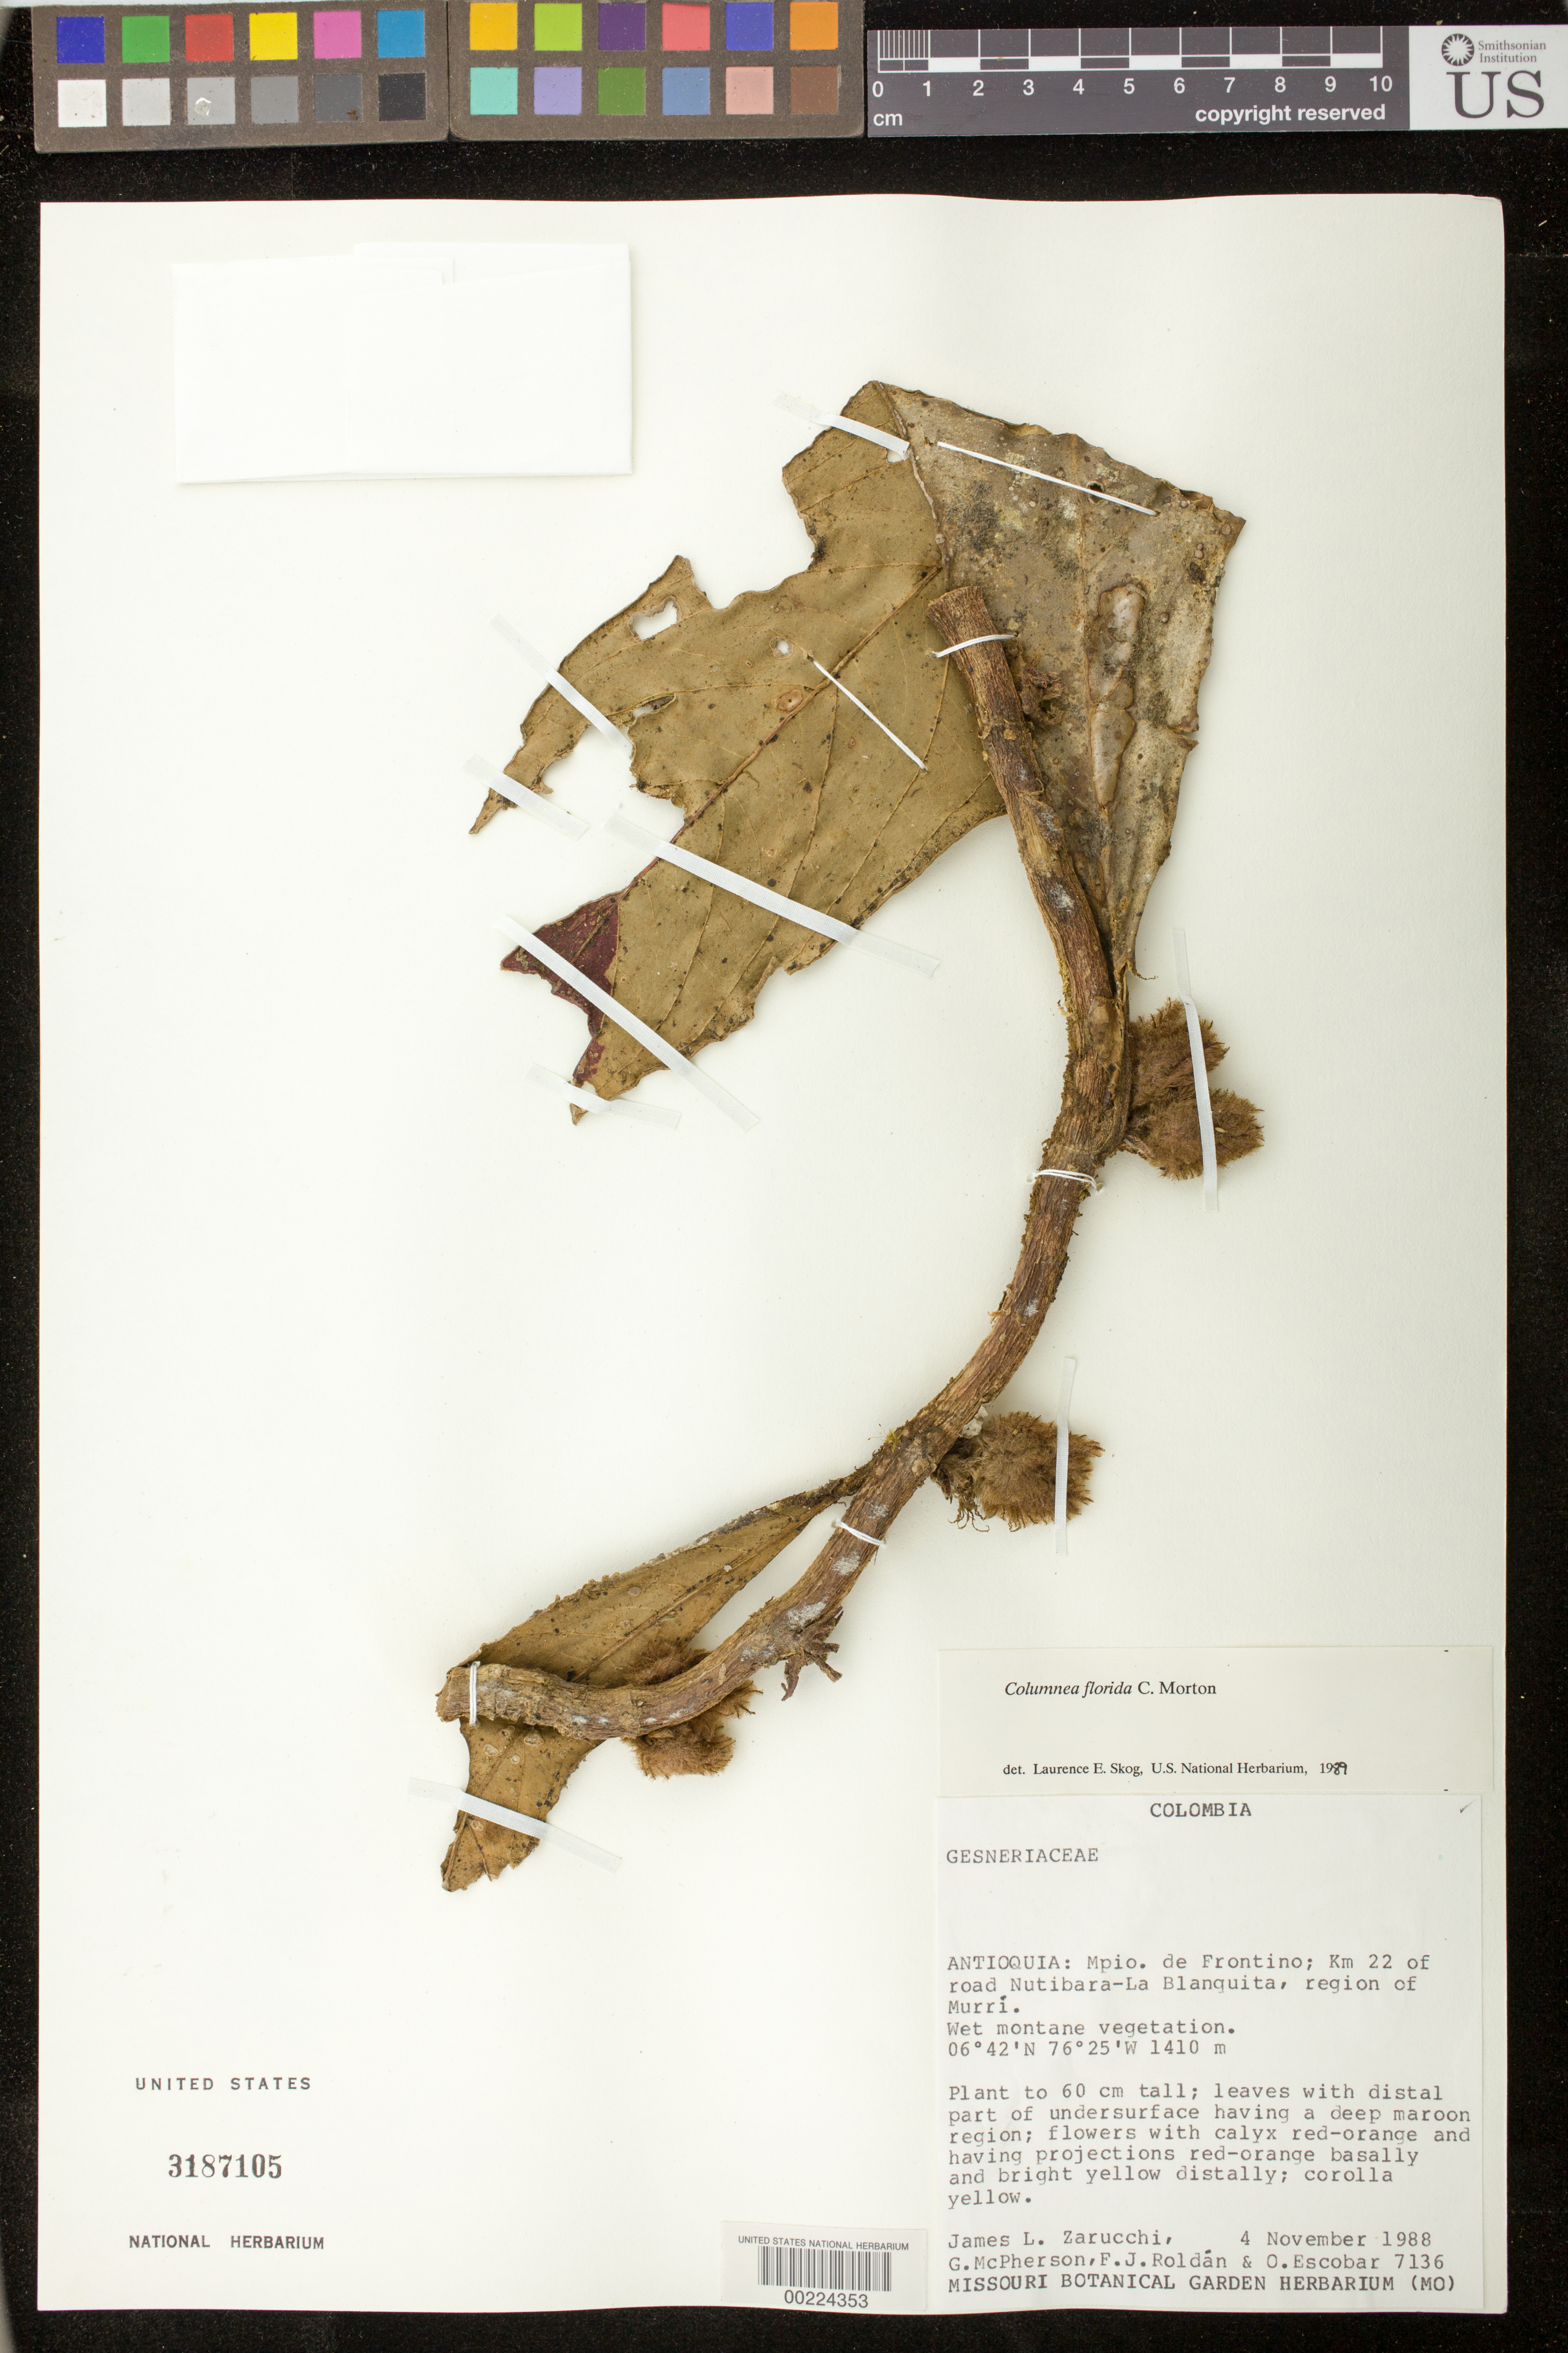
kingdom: Plantae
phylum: Tracheophyta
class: Magnoliopsida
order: Lamiales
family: Gesneriaceae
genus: Columnea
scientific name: Columnea florida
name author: C.V. Morton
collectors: J. L. Zarucchi, G. D. McPherson, F. J. Roldán & O. D. Escobar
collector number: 7136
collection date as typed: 04 Nov 1988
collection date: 1988-11-04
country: Colombia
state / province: Antioquia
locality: Mun. of Frontino, km 22 of road Nutibara-La Blanquita, region of Murri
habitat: Wet montane vegetation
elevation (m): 1410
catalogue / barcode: US 3187105